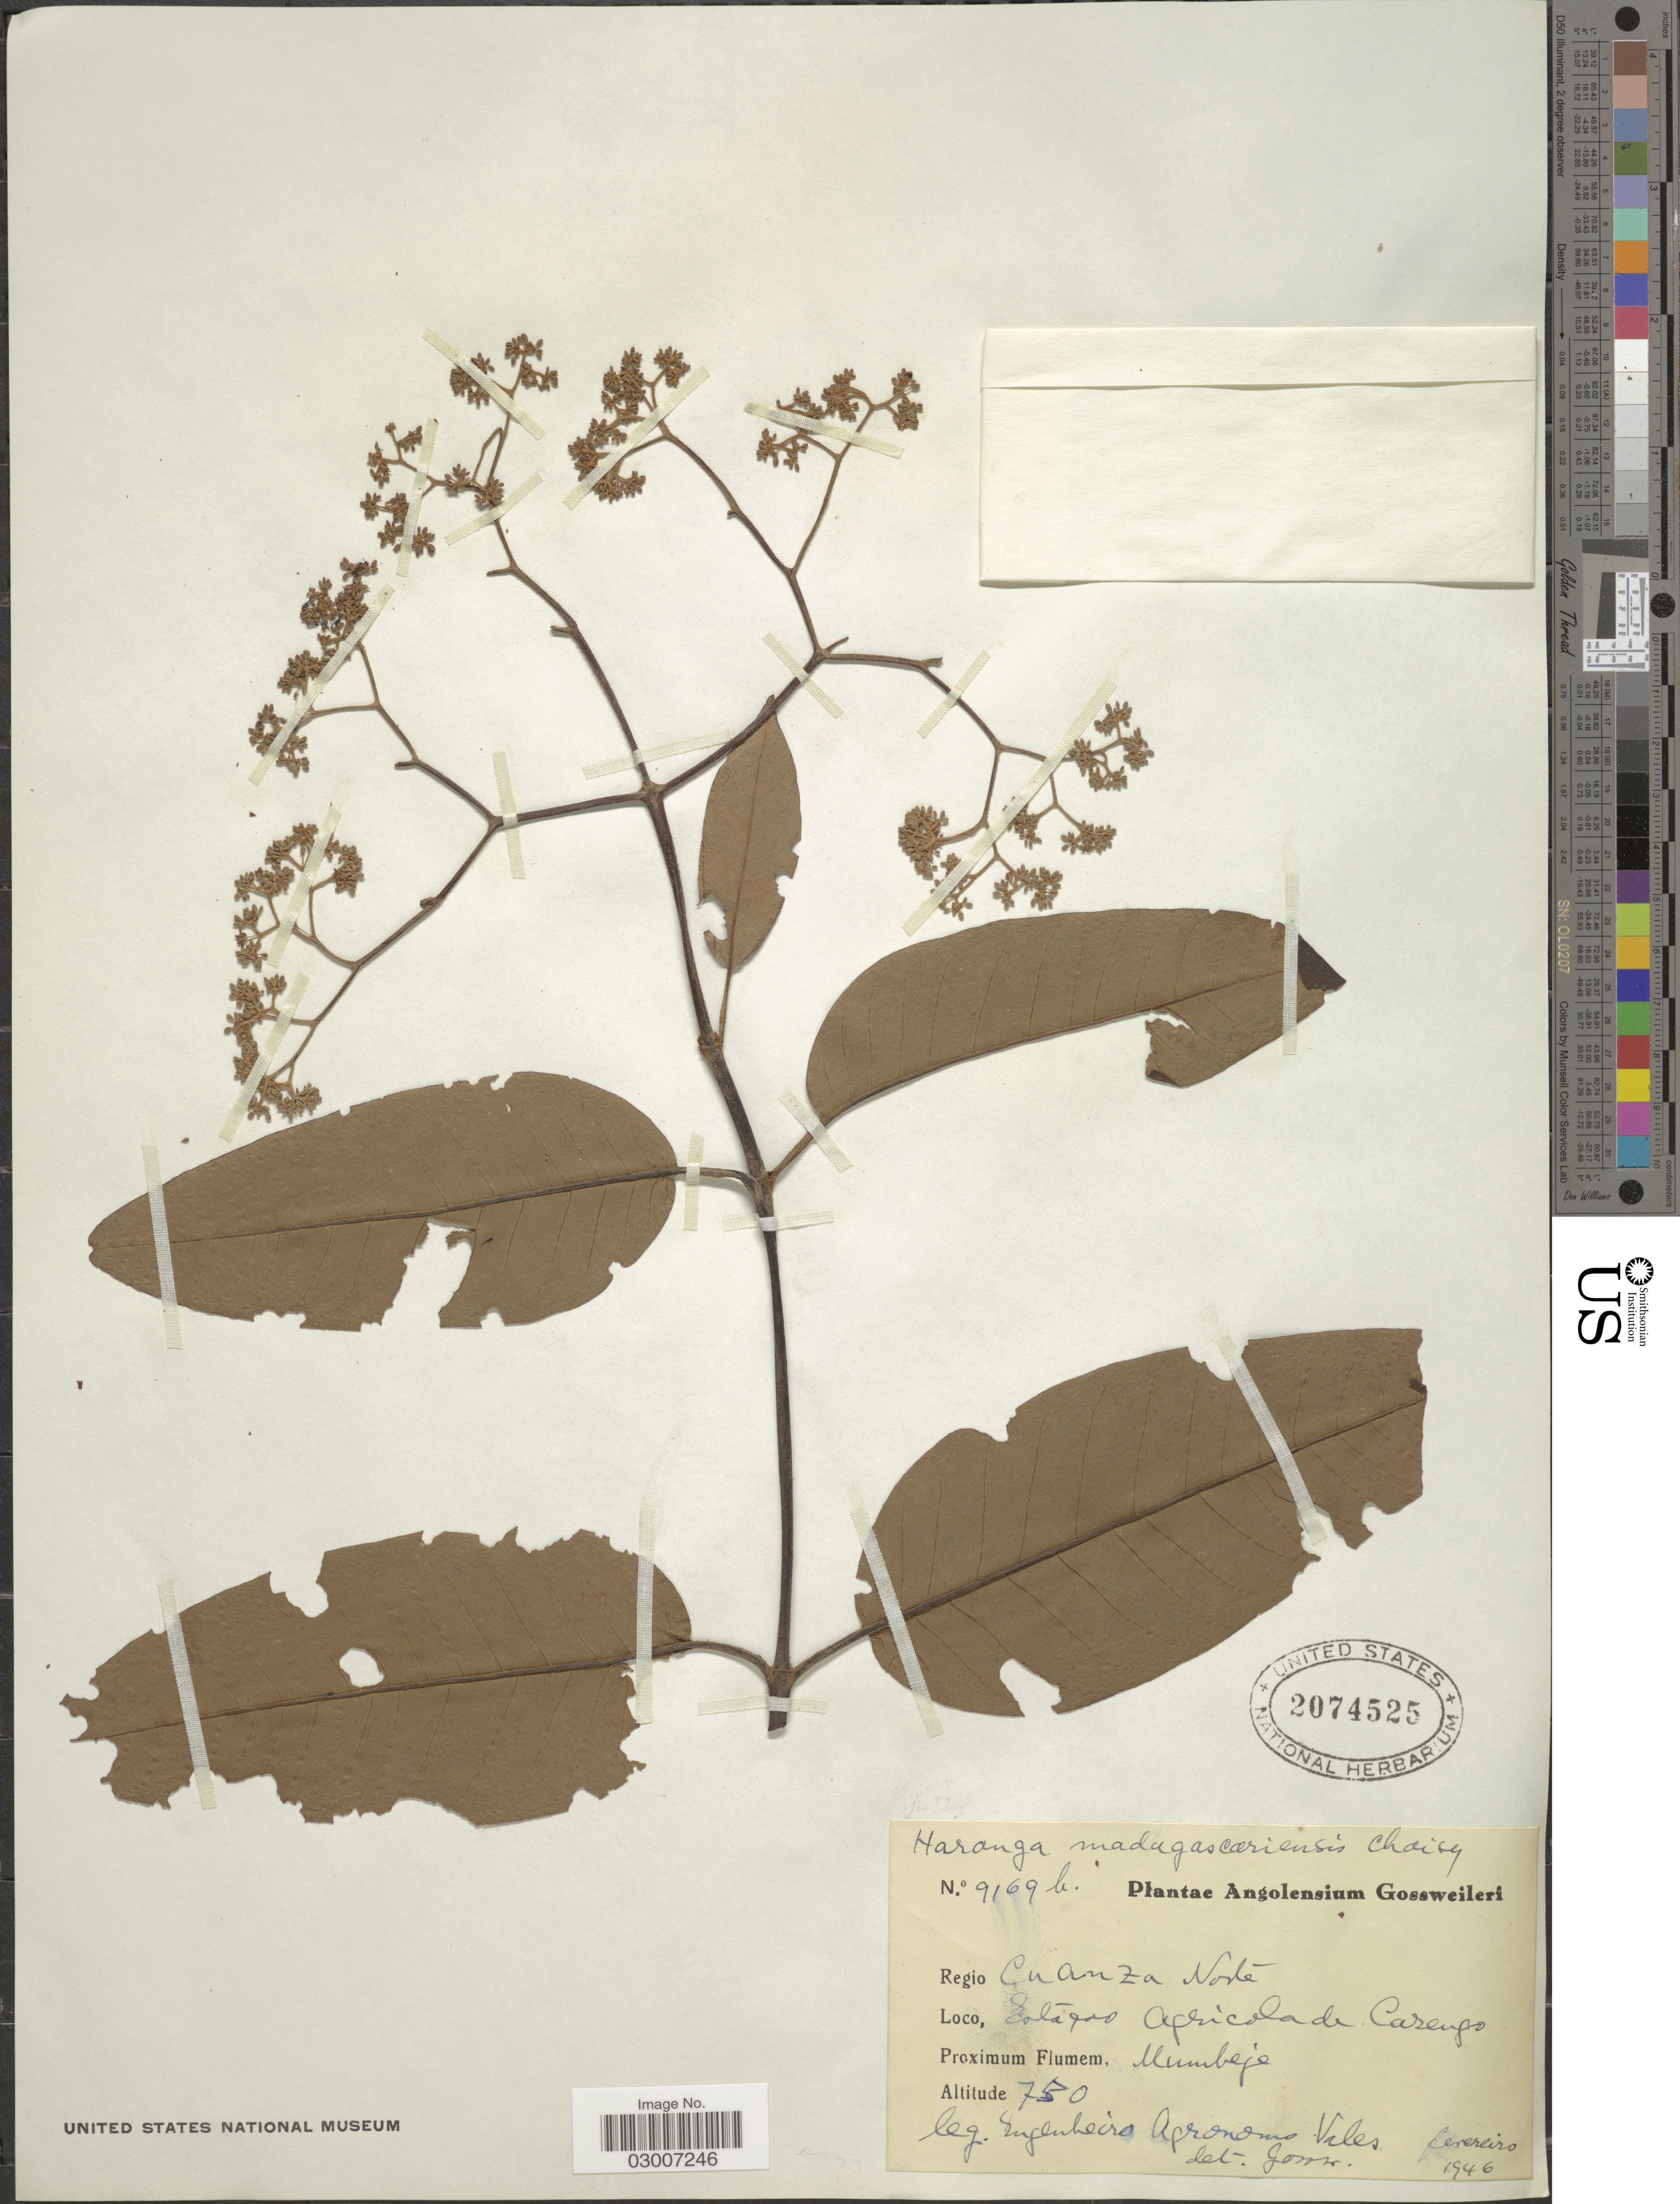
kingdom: Plantae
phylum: Tracheophyta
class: Magnoliopsida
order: Malpighiales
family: Hypericaceae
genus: Harungana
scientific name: Harungana madagascariensis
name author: Lam. ex Poir.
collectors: -. Gossweiler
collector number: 9169b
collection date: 1946-02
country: Angola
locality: Regio Cuanza Norte. Estação Agricola de Cazengo. Mumbeja.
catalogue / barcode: US 2074525